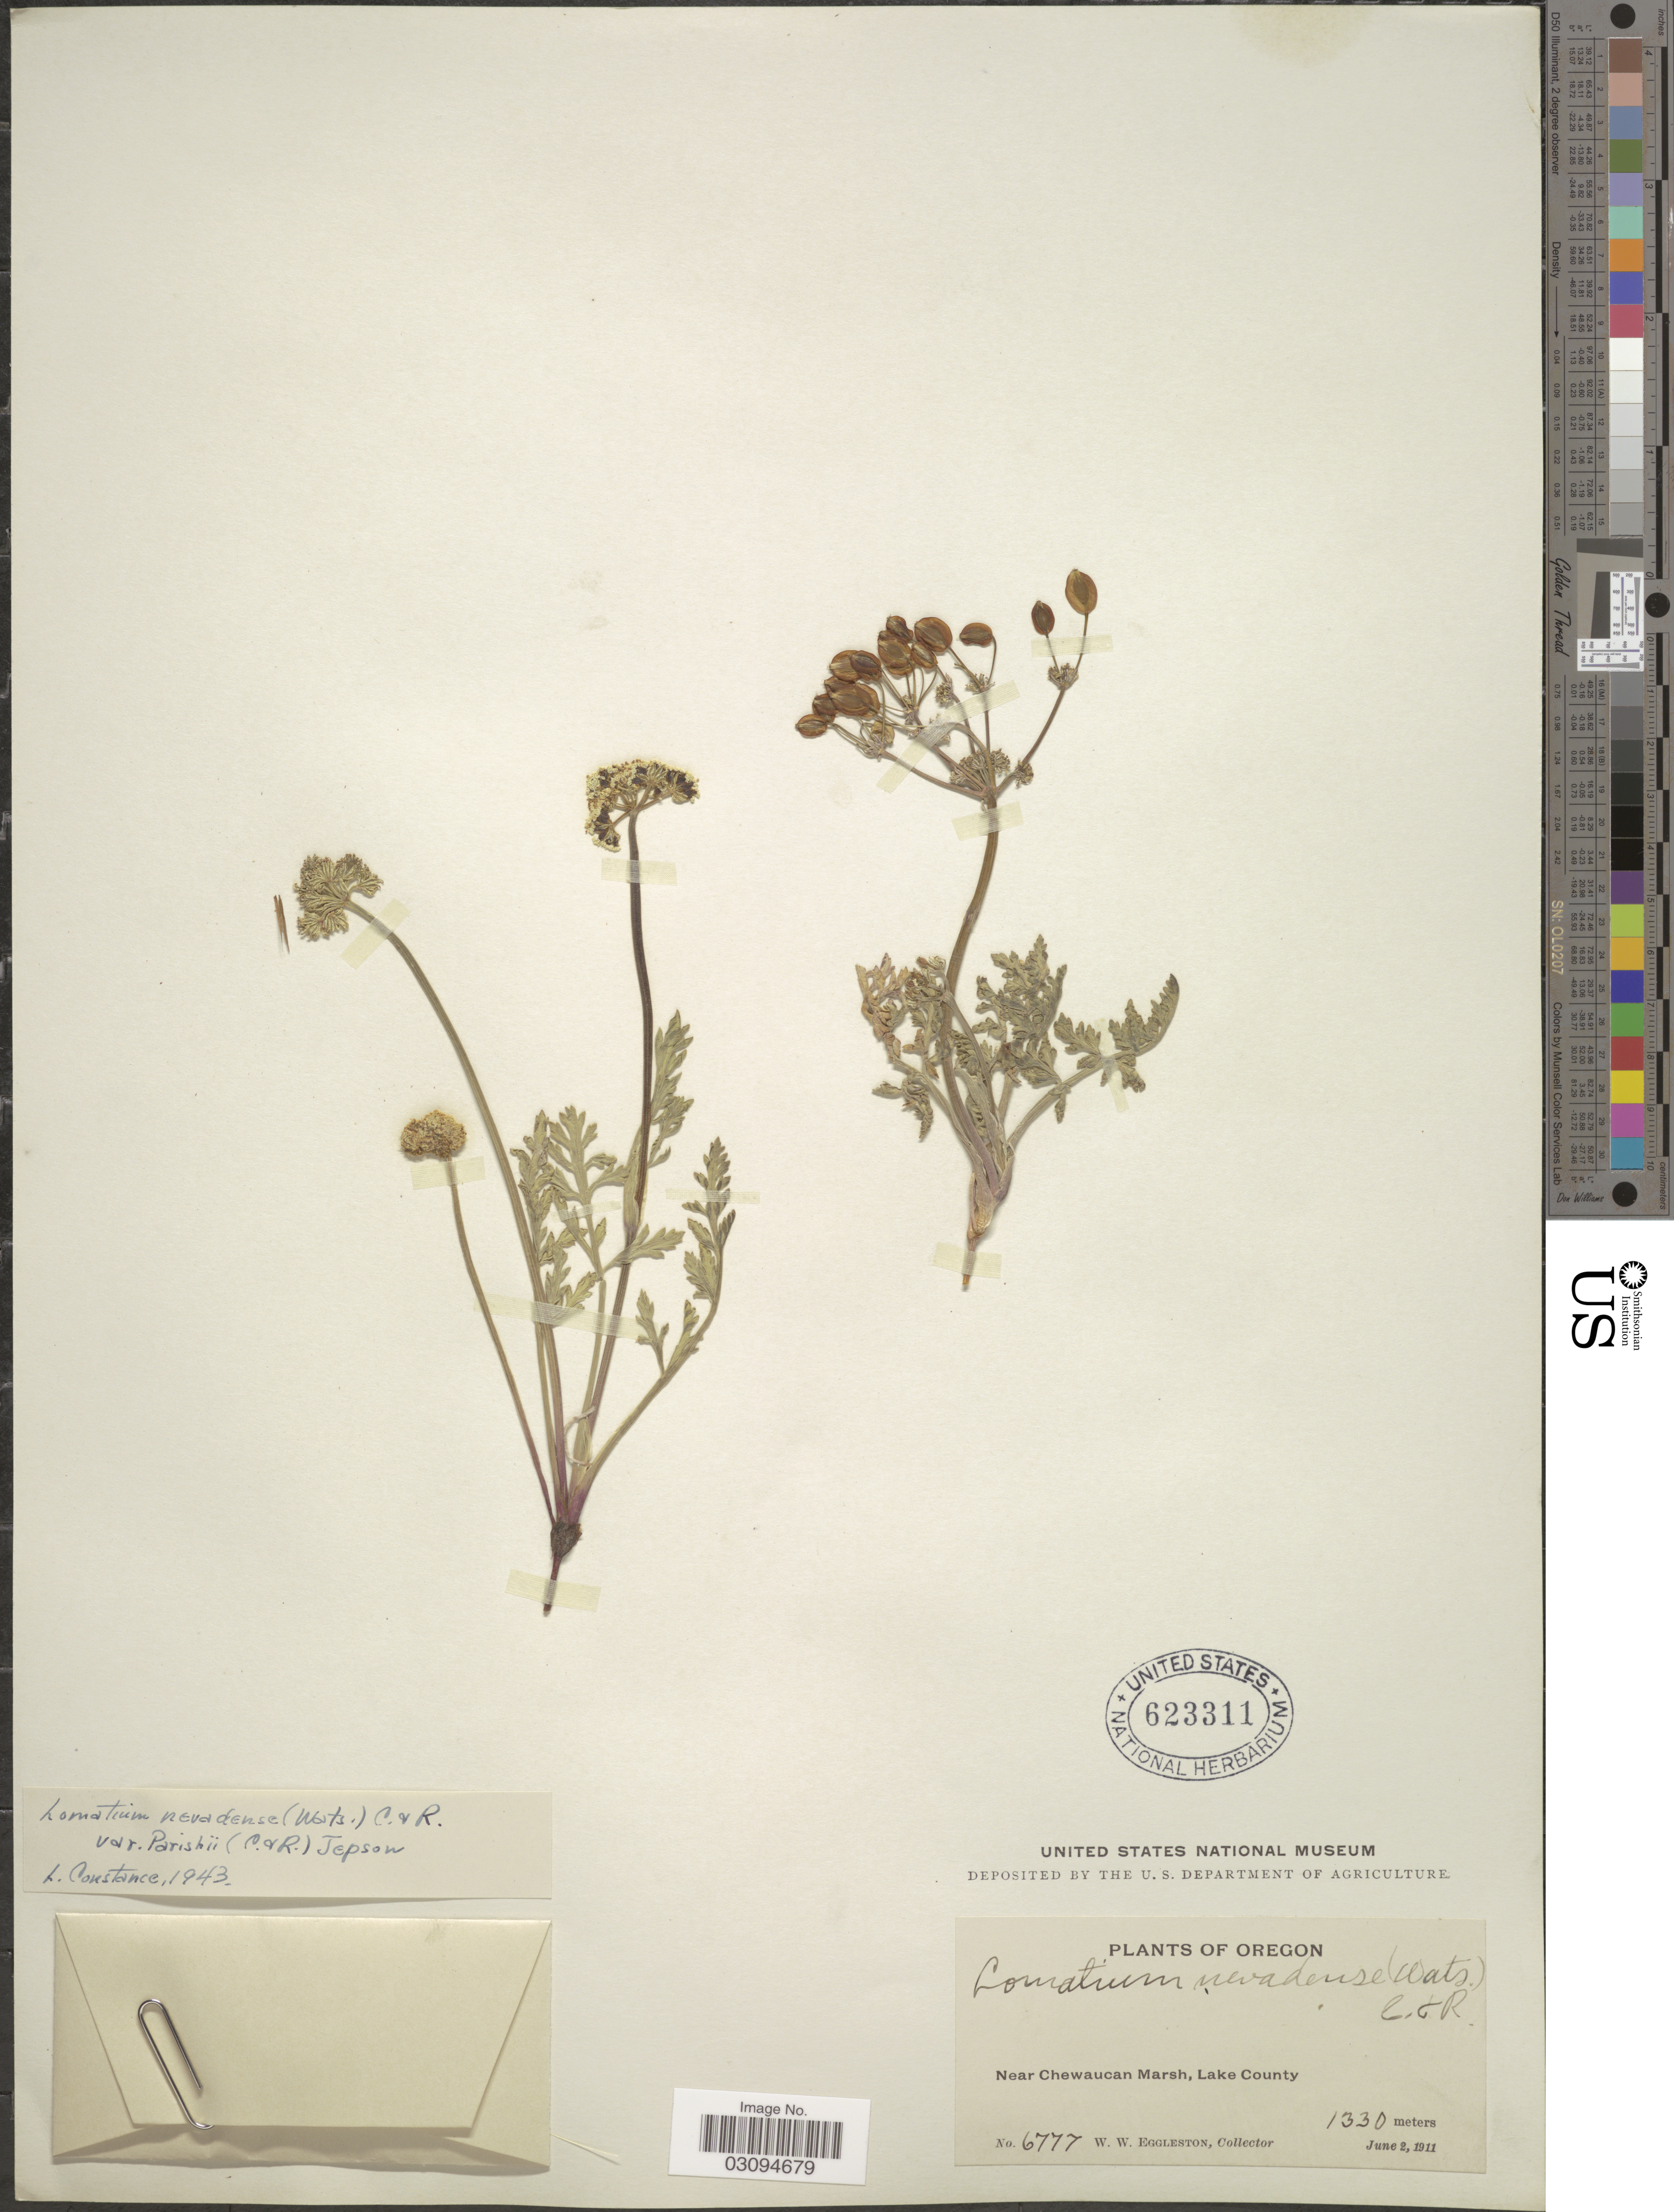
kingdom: Plantae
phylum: Tracheophyta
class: Magnoliopsida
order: Apiales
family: Apiaceae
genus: Lomatium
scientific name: Lomatium nevadense var. parishii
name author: (J.M. Coult. & Rose) Jeps.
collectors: W. W. Eggleston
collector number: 6777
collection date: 1911-06-02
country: United States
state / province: Oregon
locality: Near Chewaucan Marsh, Lake County.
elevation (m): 1330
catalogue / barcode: US 623311